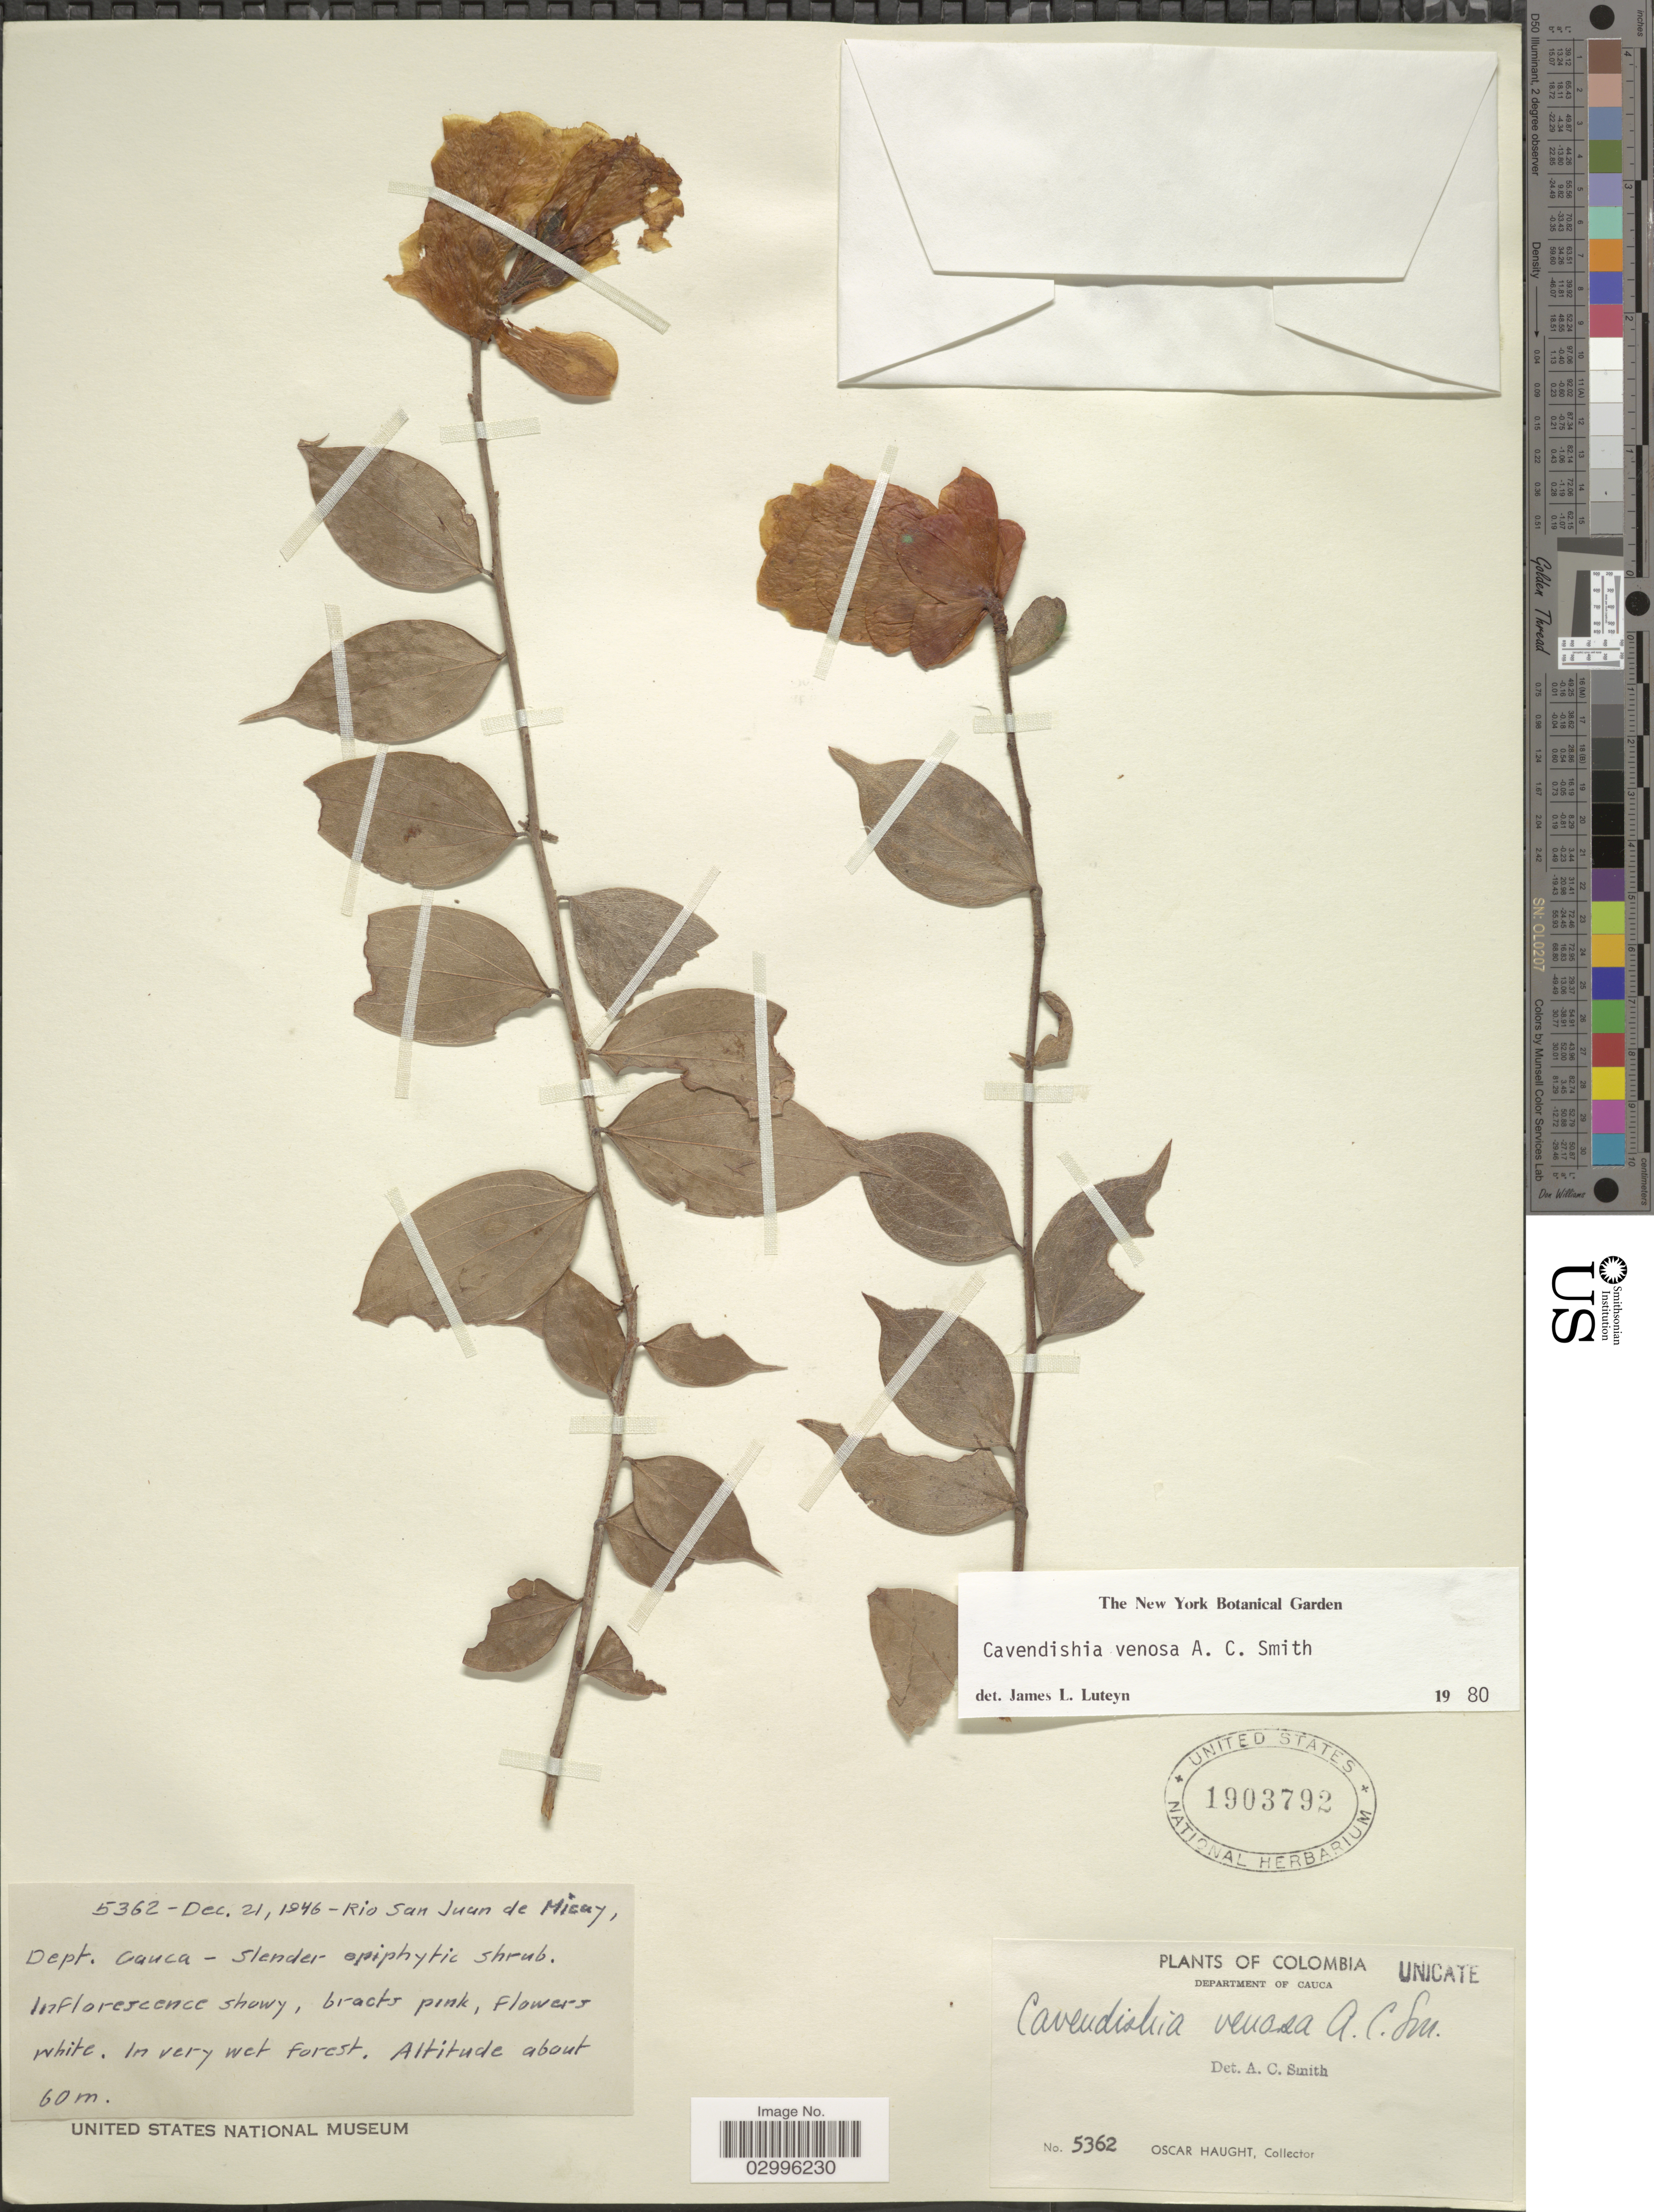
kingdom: Plantae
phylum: Tracheophyta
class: Magnoliopsida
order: Ericales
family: Ericaceae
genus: Cavendishia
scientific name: Cavendishia venosa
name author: A.C. Sm.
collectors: O. Haught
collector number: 5362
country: Colombia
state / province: Cauca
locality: Rio San Juan de Micay.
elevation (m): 60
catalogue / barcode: US 1903792